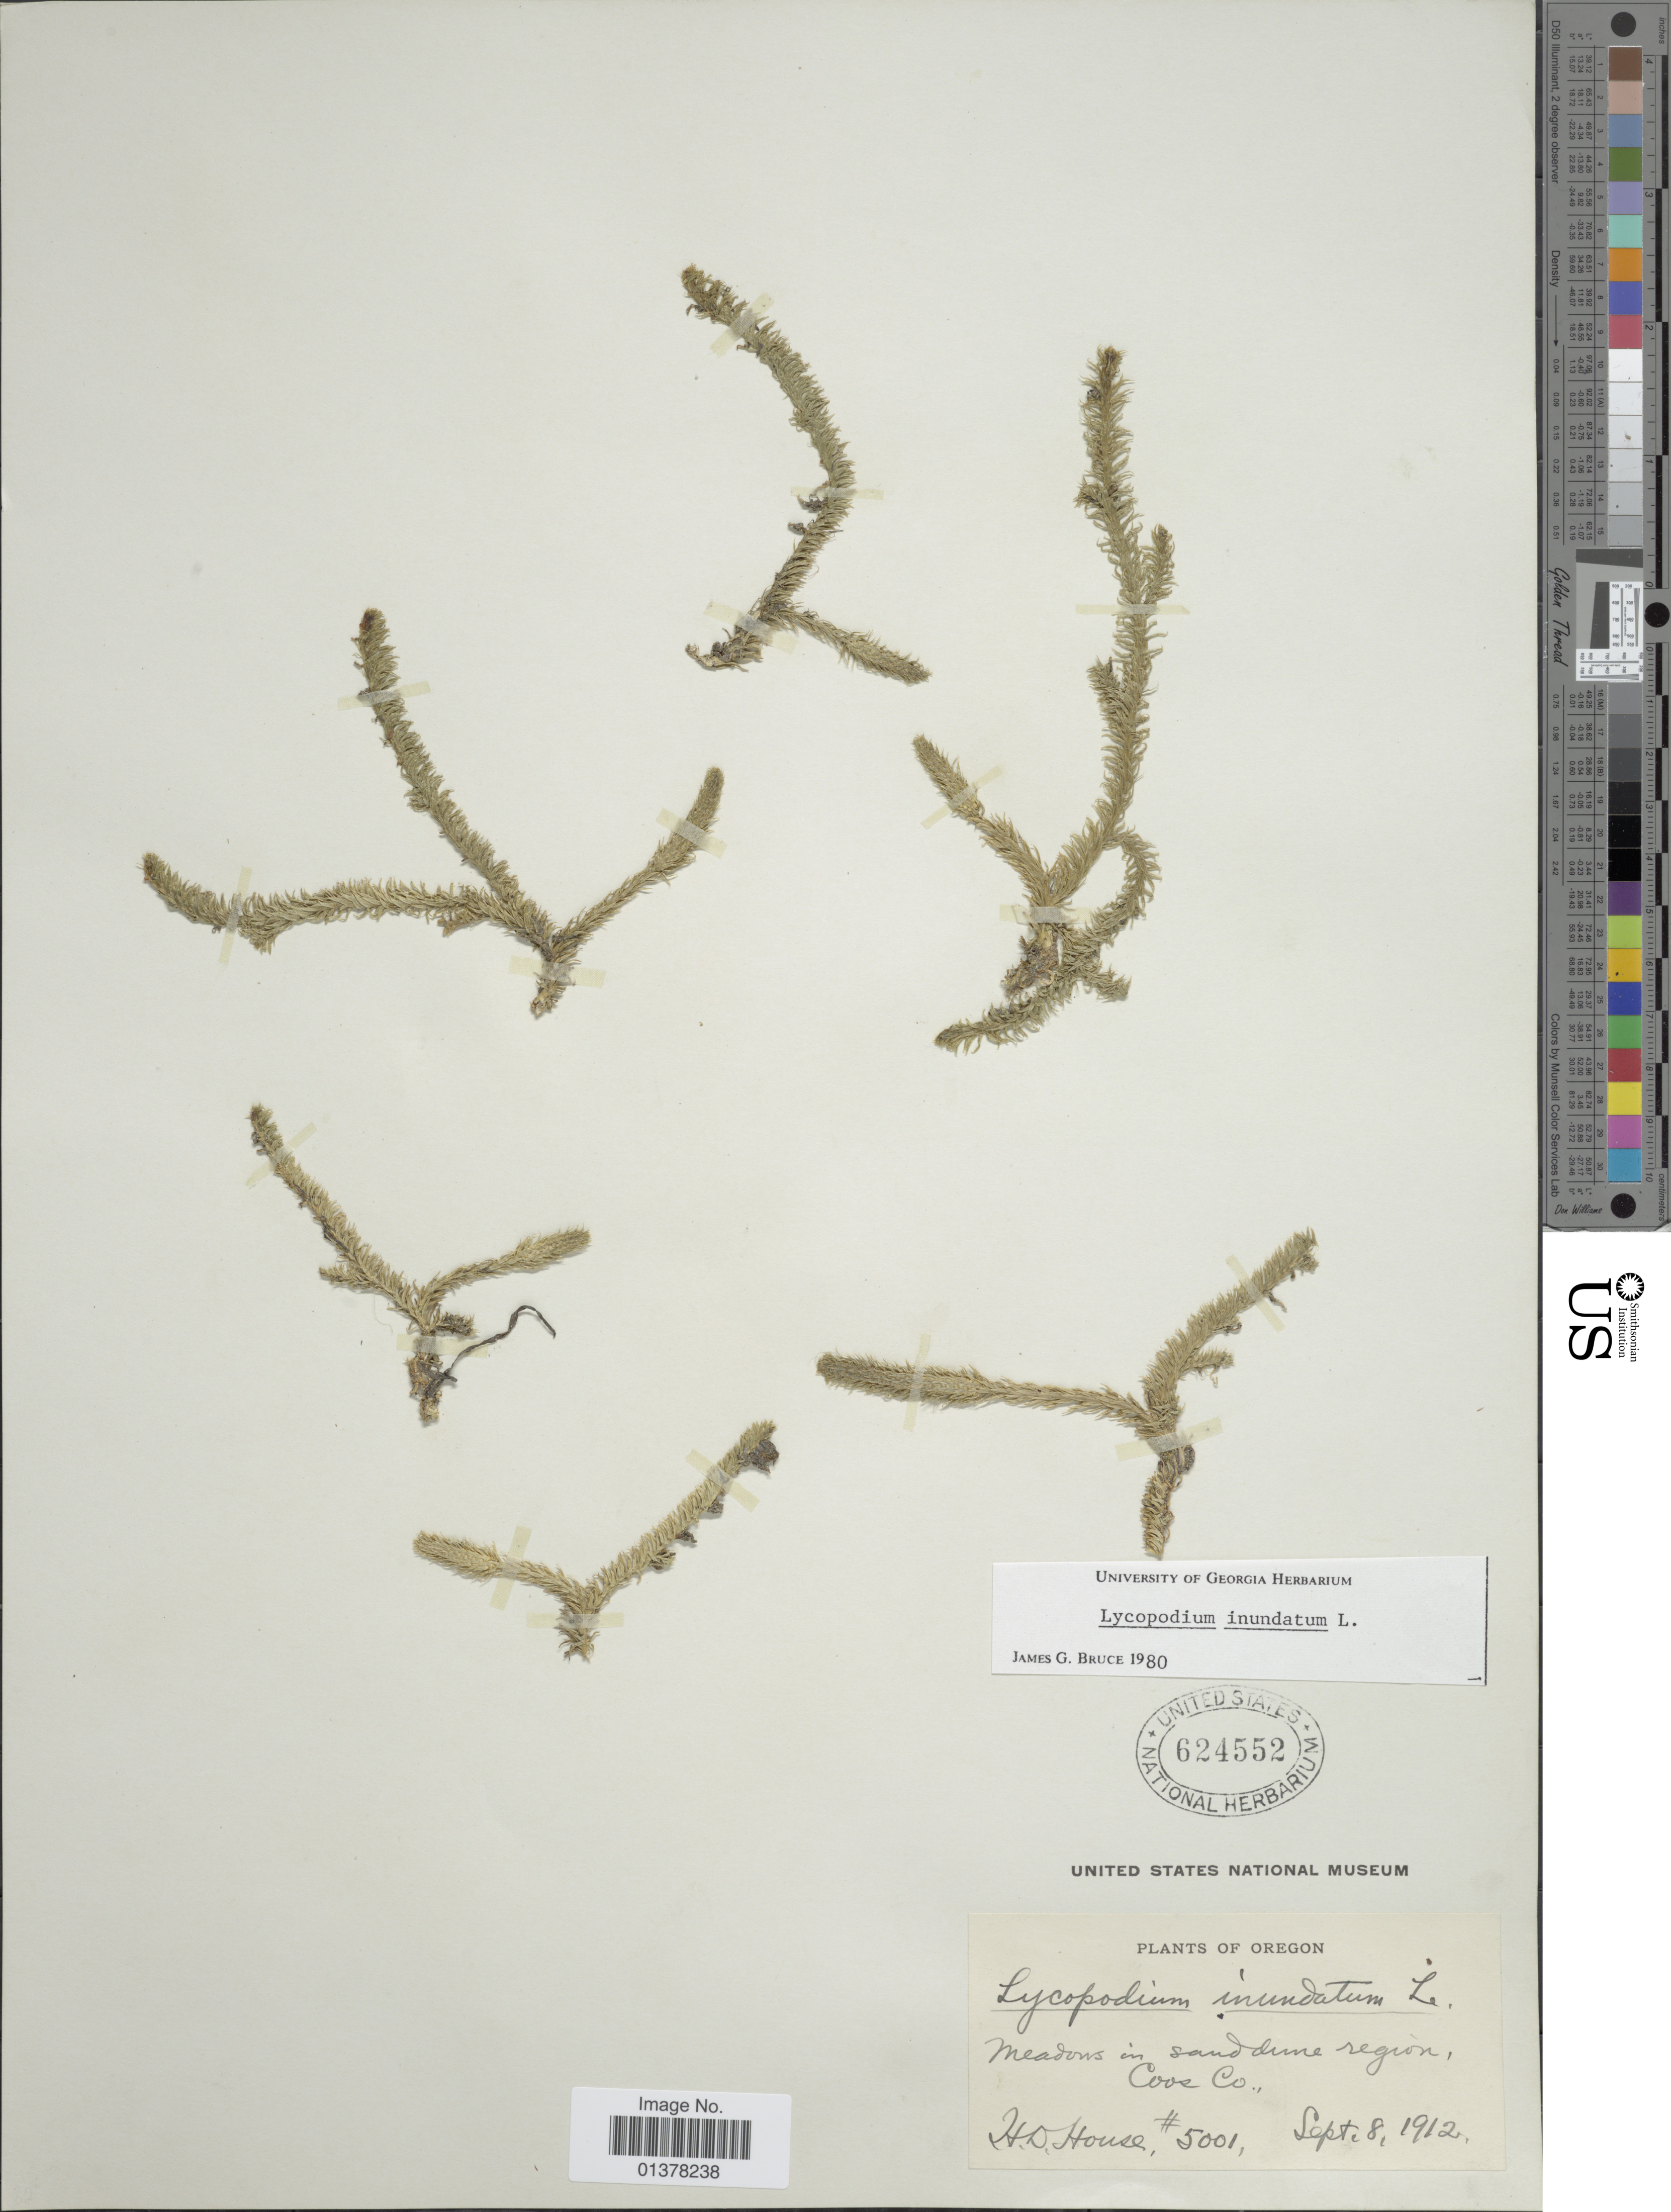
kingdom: Plantae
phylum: Tracheophyta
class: Lycopodiopsida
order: Lycopodiales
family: Lycopodiaceae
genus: Lycopodiella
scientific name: Lycopodiella inundata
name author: (L.) Holub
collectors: H. D. House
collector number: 5001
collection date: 1912-09-08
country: United States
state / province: Oregon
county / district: Coos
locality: Meadows in sandline region Coos Co.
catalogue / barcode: US 624552